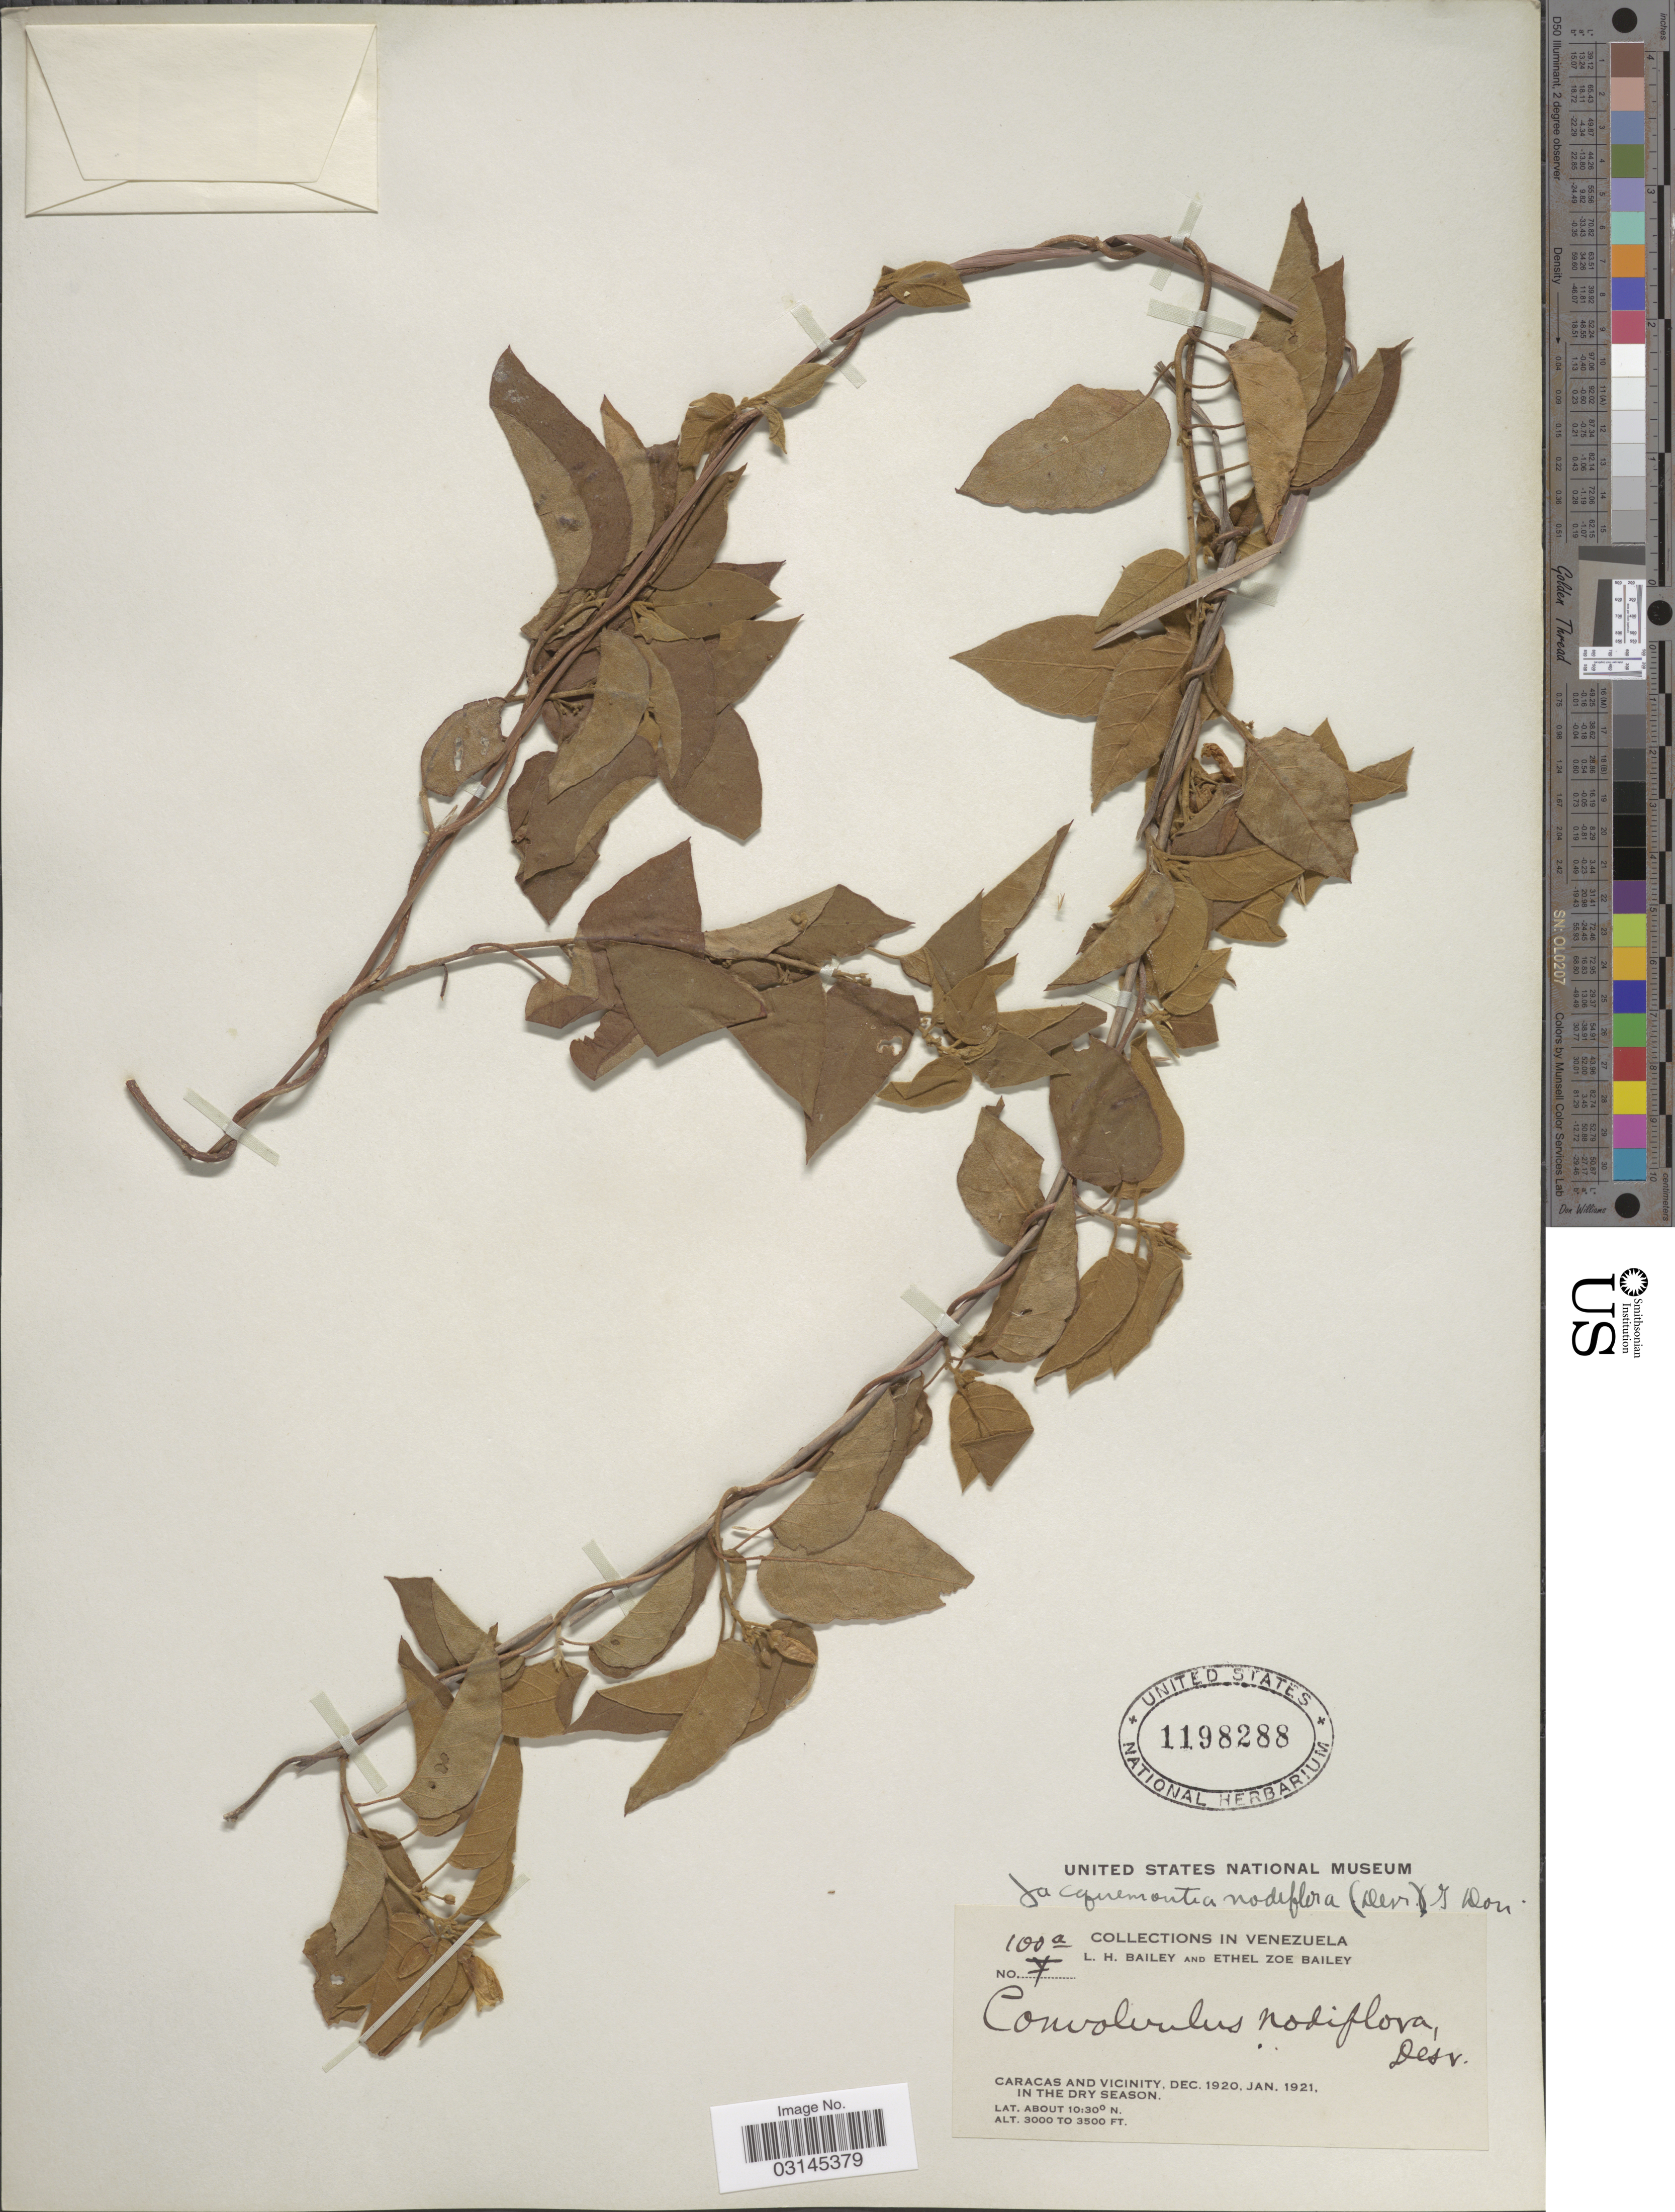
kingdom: Plantae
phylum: Tracheophyta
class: Magnoliopsida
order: Solanales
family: Convolvulaceae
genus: Convolvulus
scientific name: Convolvulus nodiflorus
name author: Desr.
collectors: L. H. Bailey & E. Z. Bailey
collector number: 100a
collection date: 1920-12/1921-01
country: Venezuela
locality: Caracas and vicinity.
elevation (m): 914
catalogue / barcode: US 1198288